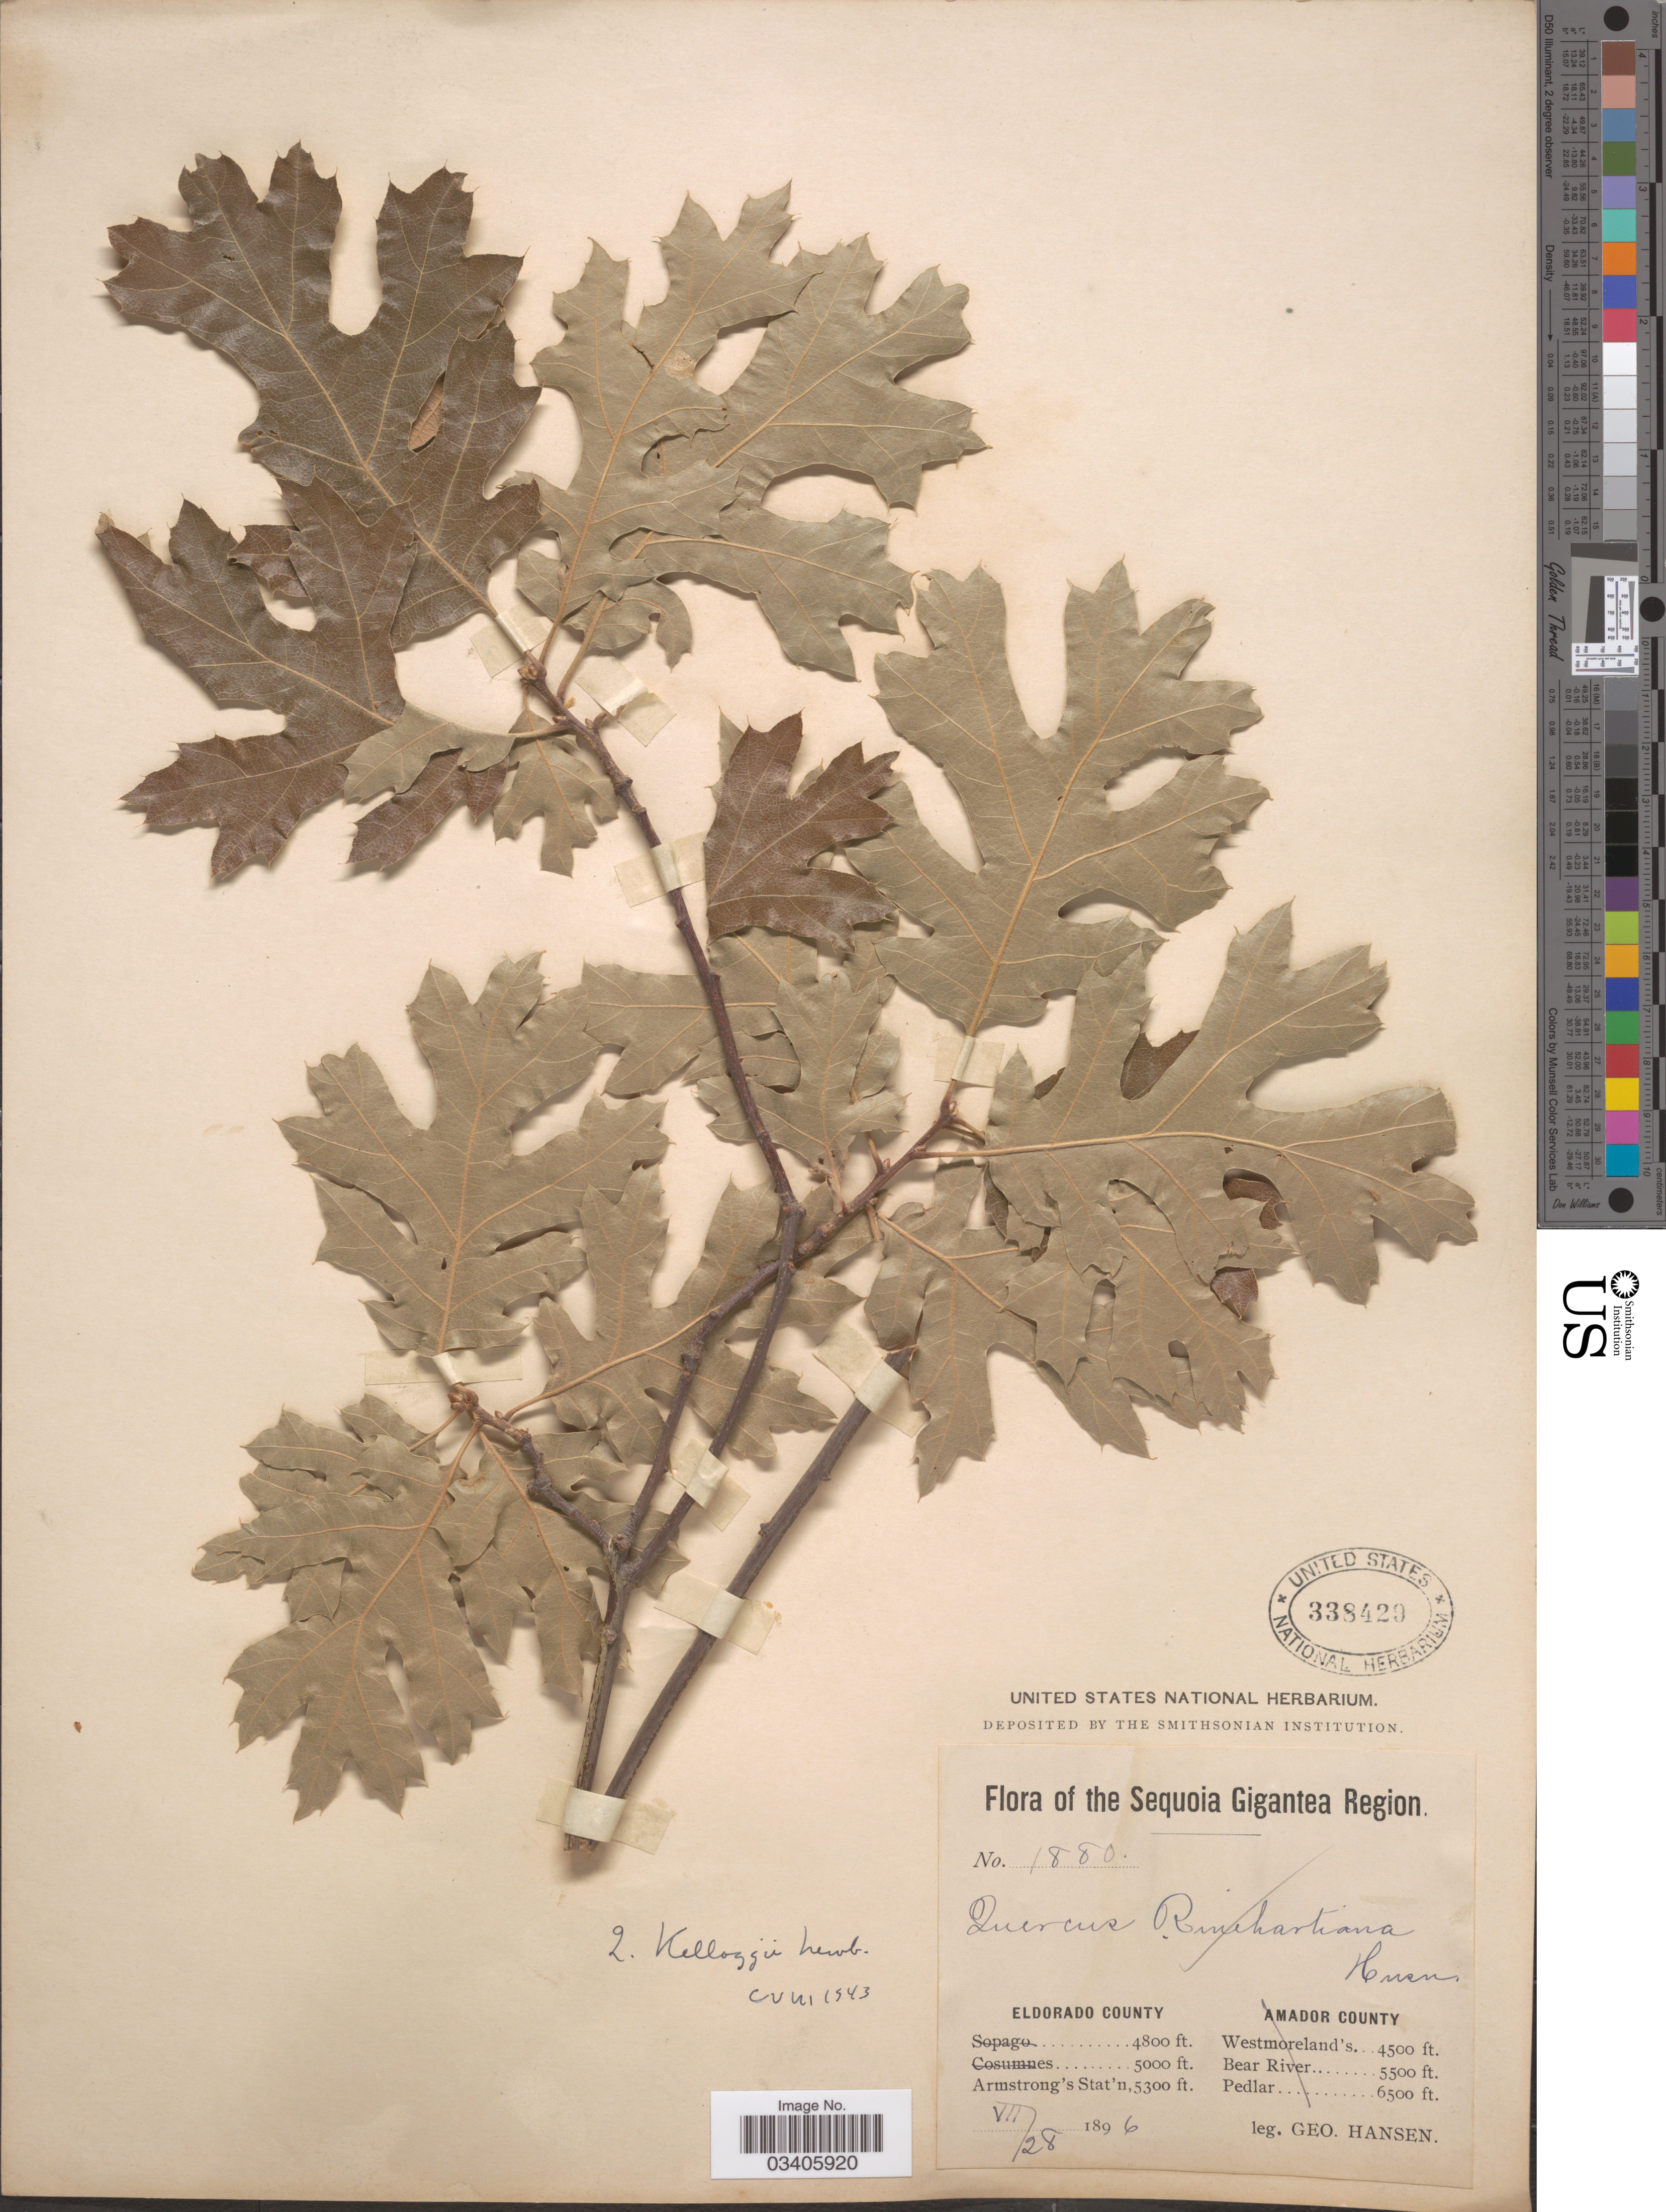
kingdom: Plantae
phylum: Tracheophyta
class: Magnoliopsida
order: Fagales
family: Fagaceae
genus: Quercus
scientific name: Quercus kelloggii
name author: Newb.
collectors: G. Hansen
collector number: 1880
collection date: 1896-07-28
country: United States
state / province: California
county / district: El Dorado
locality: The Sequoia Gigantea Region. Eldorado County. Armstrong's Stat'n.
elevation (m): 1615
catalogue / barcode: US 338429